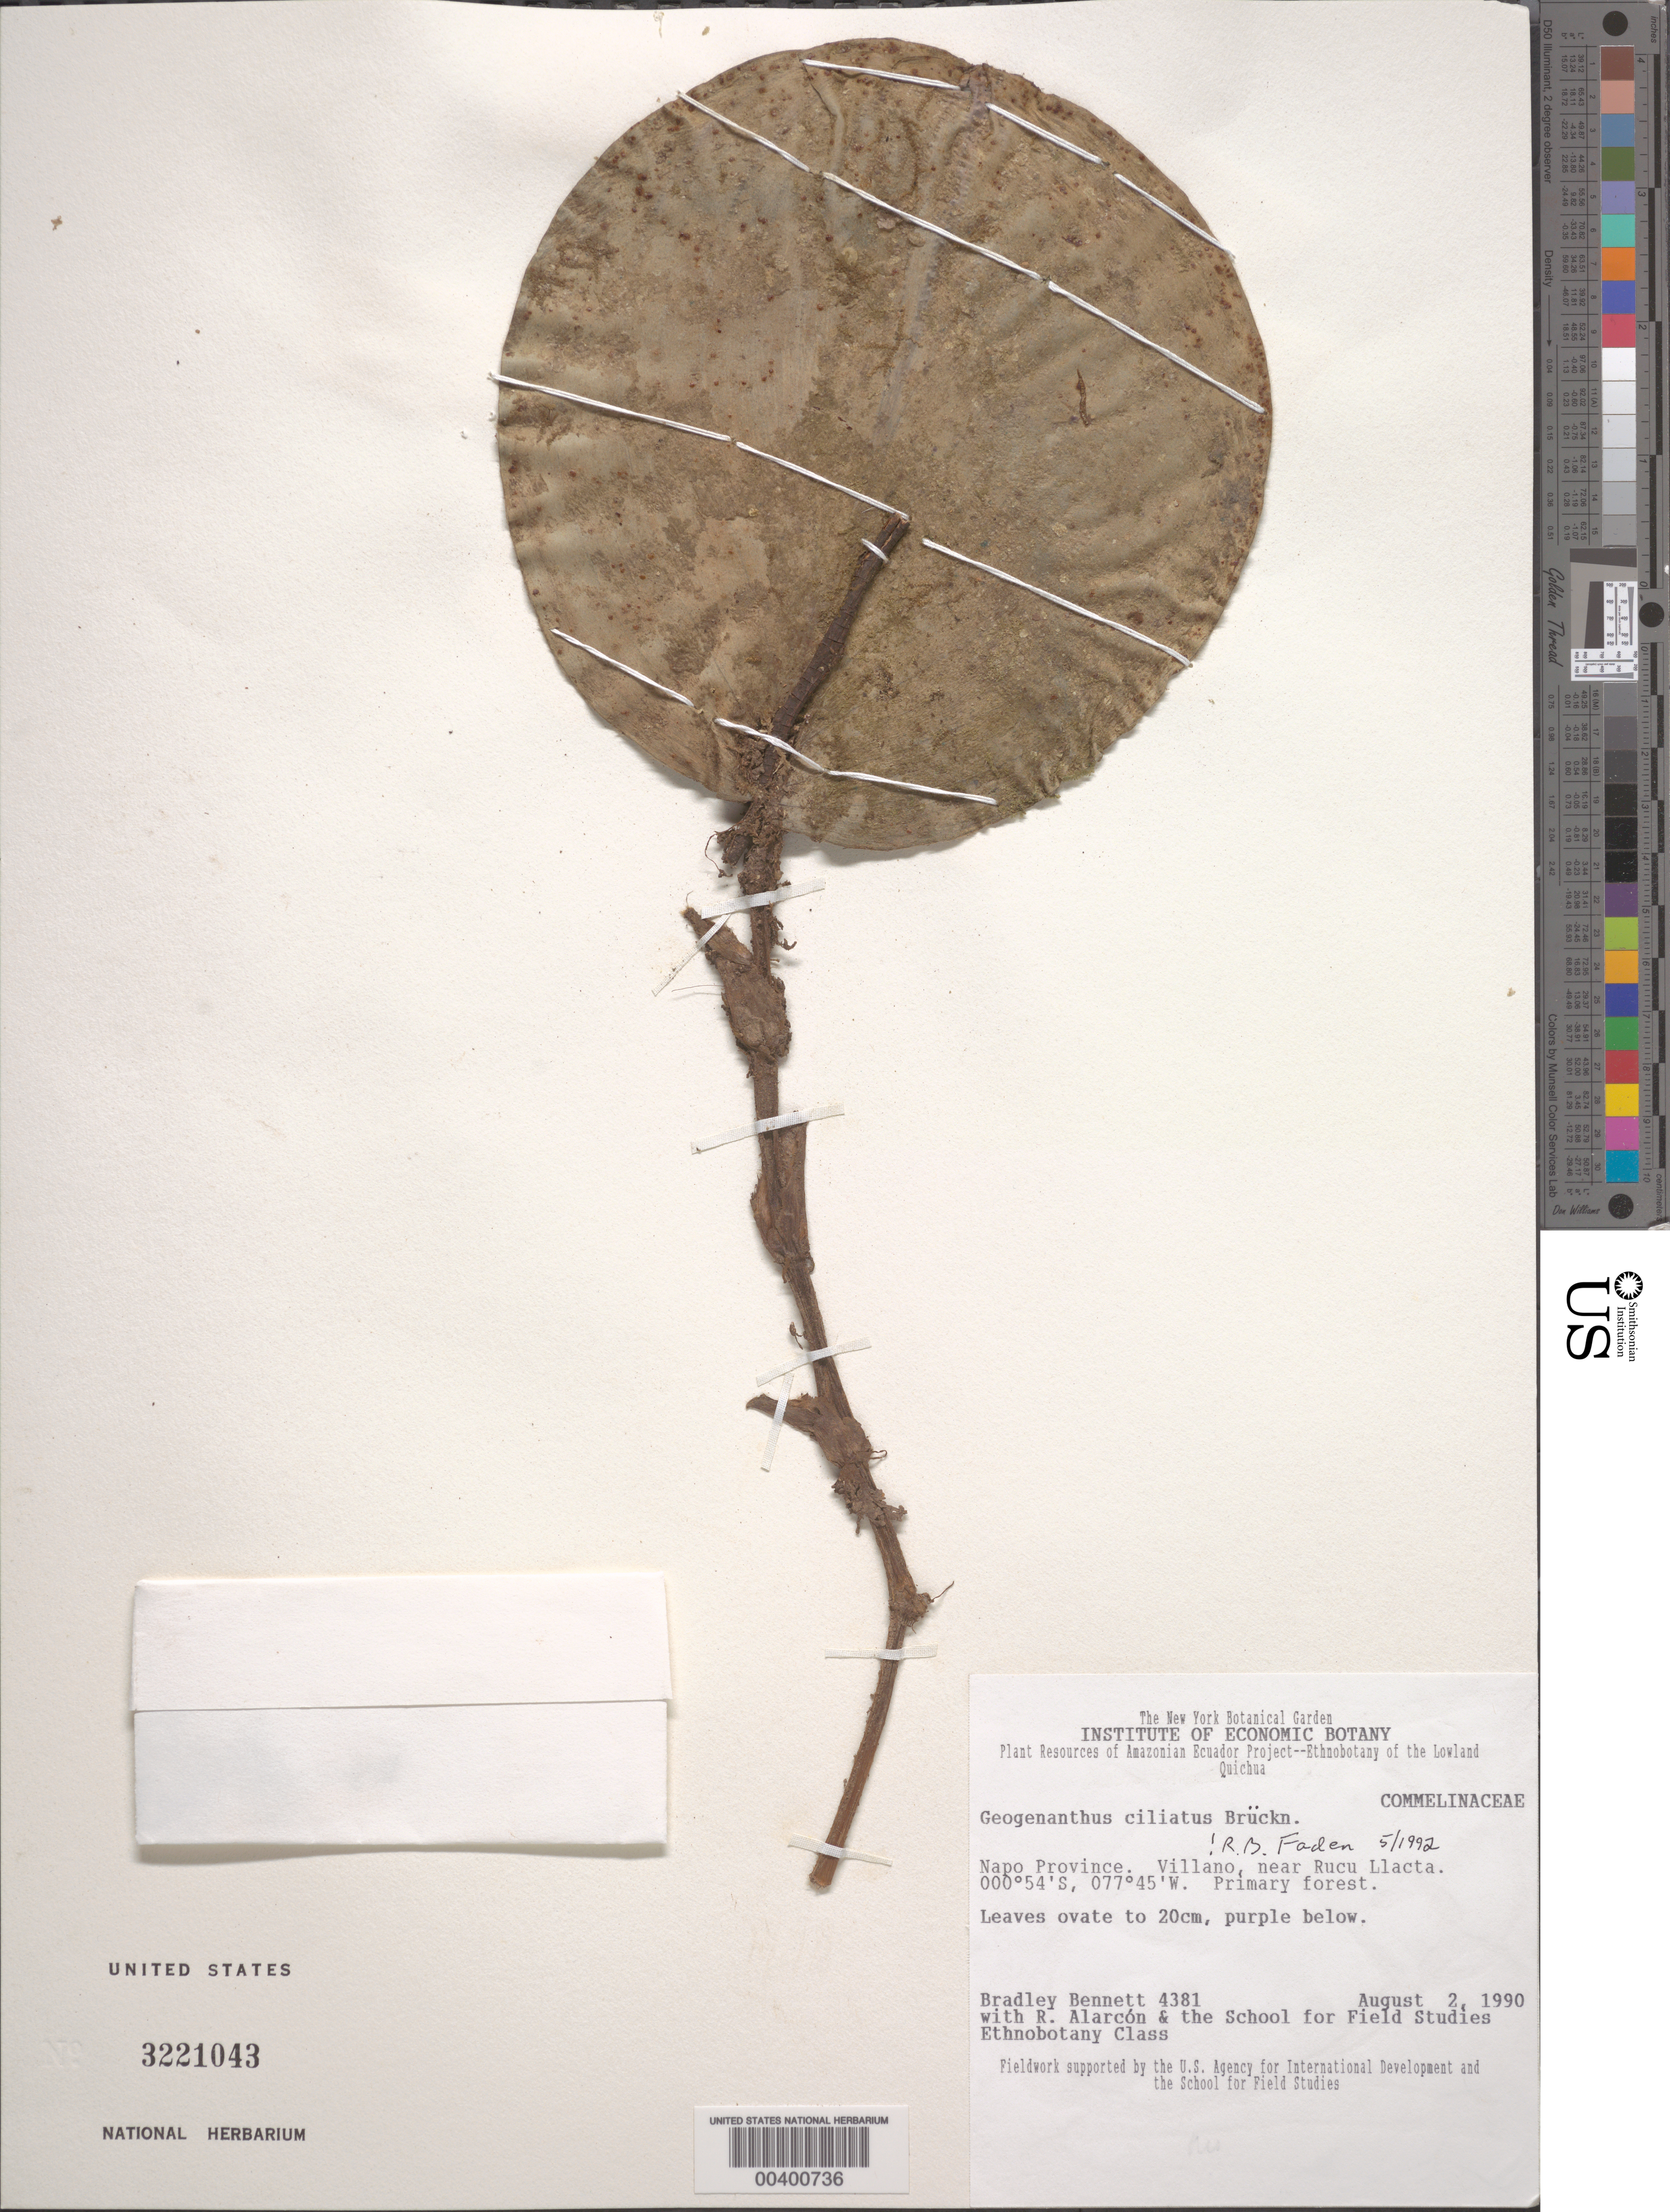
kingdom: Plantae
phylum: Tracheophyta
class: Liliopsida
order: Commelinales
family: Commelinaceae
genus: Geogenanthus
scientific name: Geogenanthus ciliatus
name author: G. Brückn.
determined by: Faden, Robert B., (US), Smithsonian Institution - National Museum of Natural History (UNITED STATES)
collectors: B. Bennett, R. Alarcon & Ethnobotany class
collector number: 4381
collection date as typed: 02 Aug 1990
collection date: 1990-08-02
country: Ecuador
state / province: Napo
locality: Near rucu llacta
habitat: Primary forest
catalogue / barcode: US 3221043